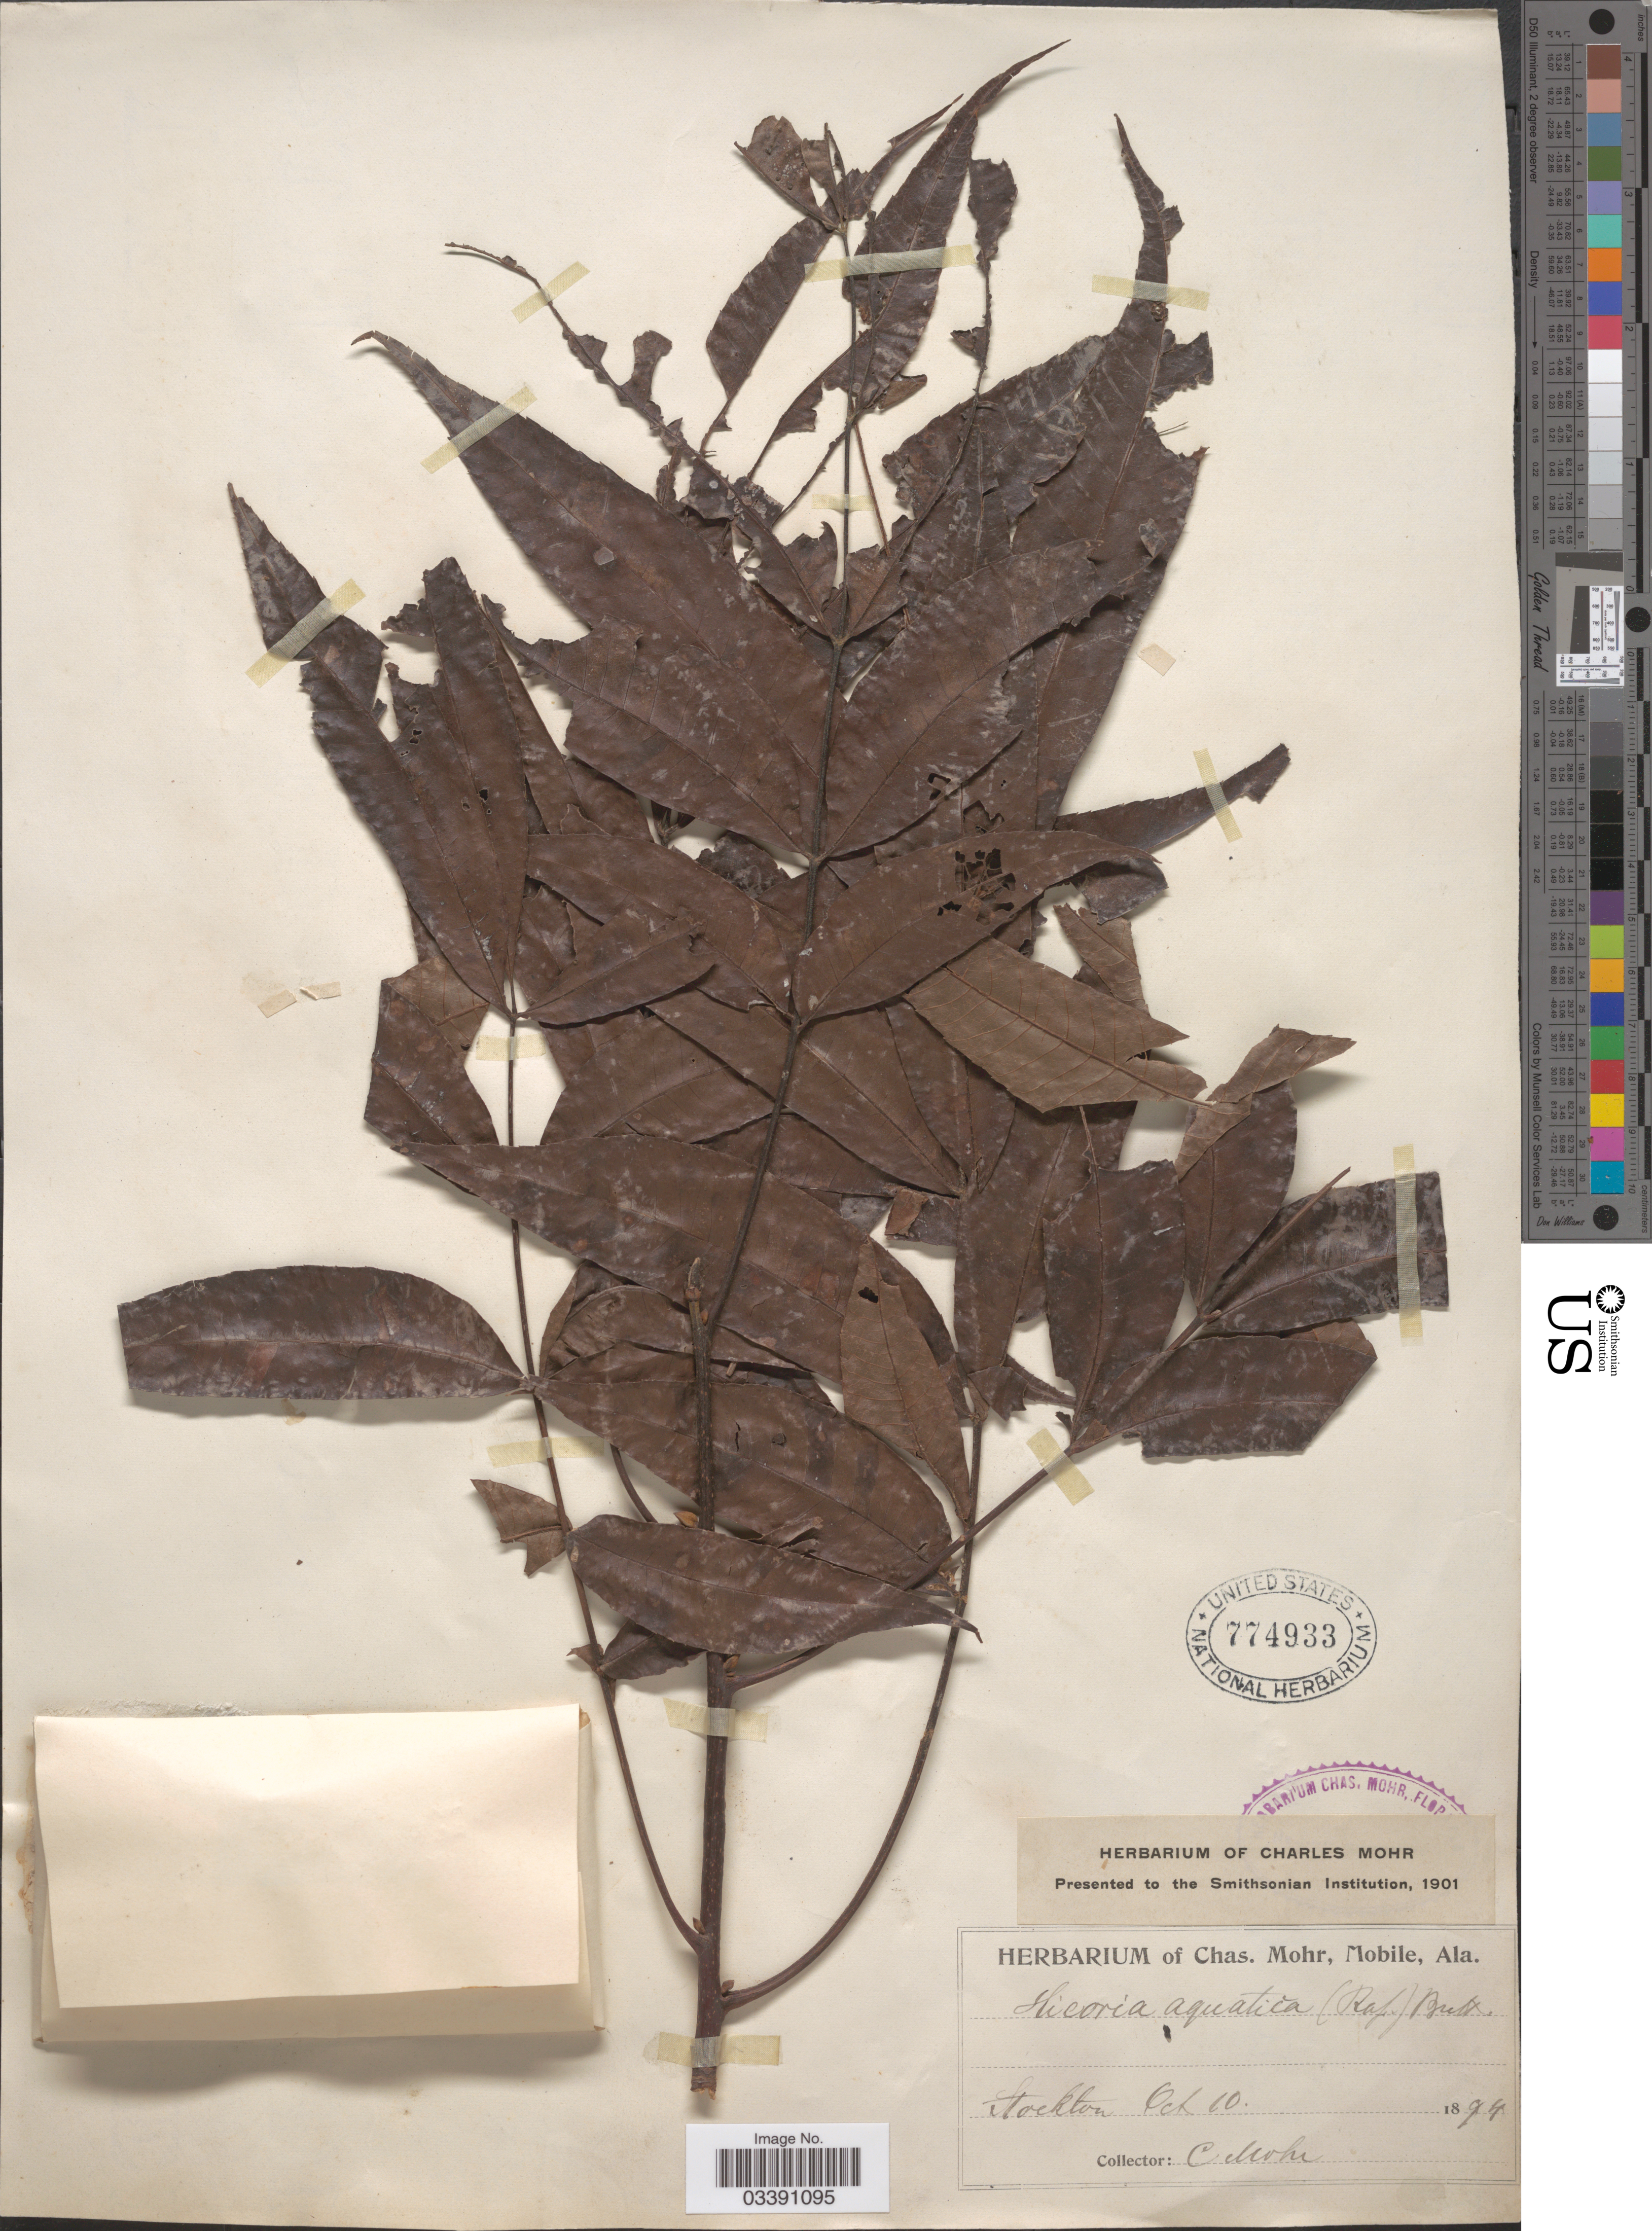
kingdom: Plantae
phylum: Tracheophyta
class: Magnoliopsida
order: Fagales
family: Juglandaceae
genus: Carya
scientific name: Carya aquatica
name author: (F. Michx.) Nutt.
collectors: Mohr, C. T. (herbarium)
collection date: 1894-10-10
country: United States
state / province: Alabama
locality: Stockton.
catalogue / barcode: US 774933